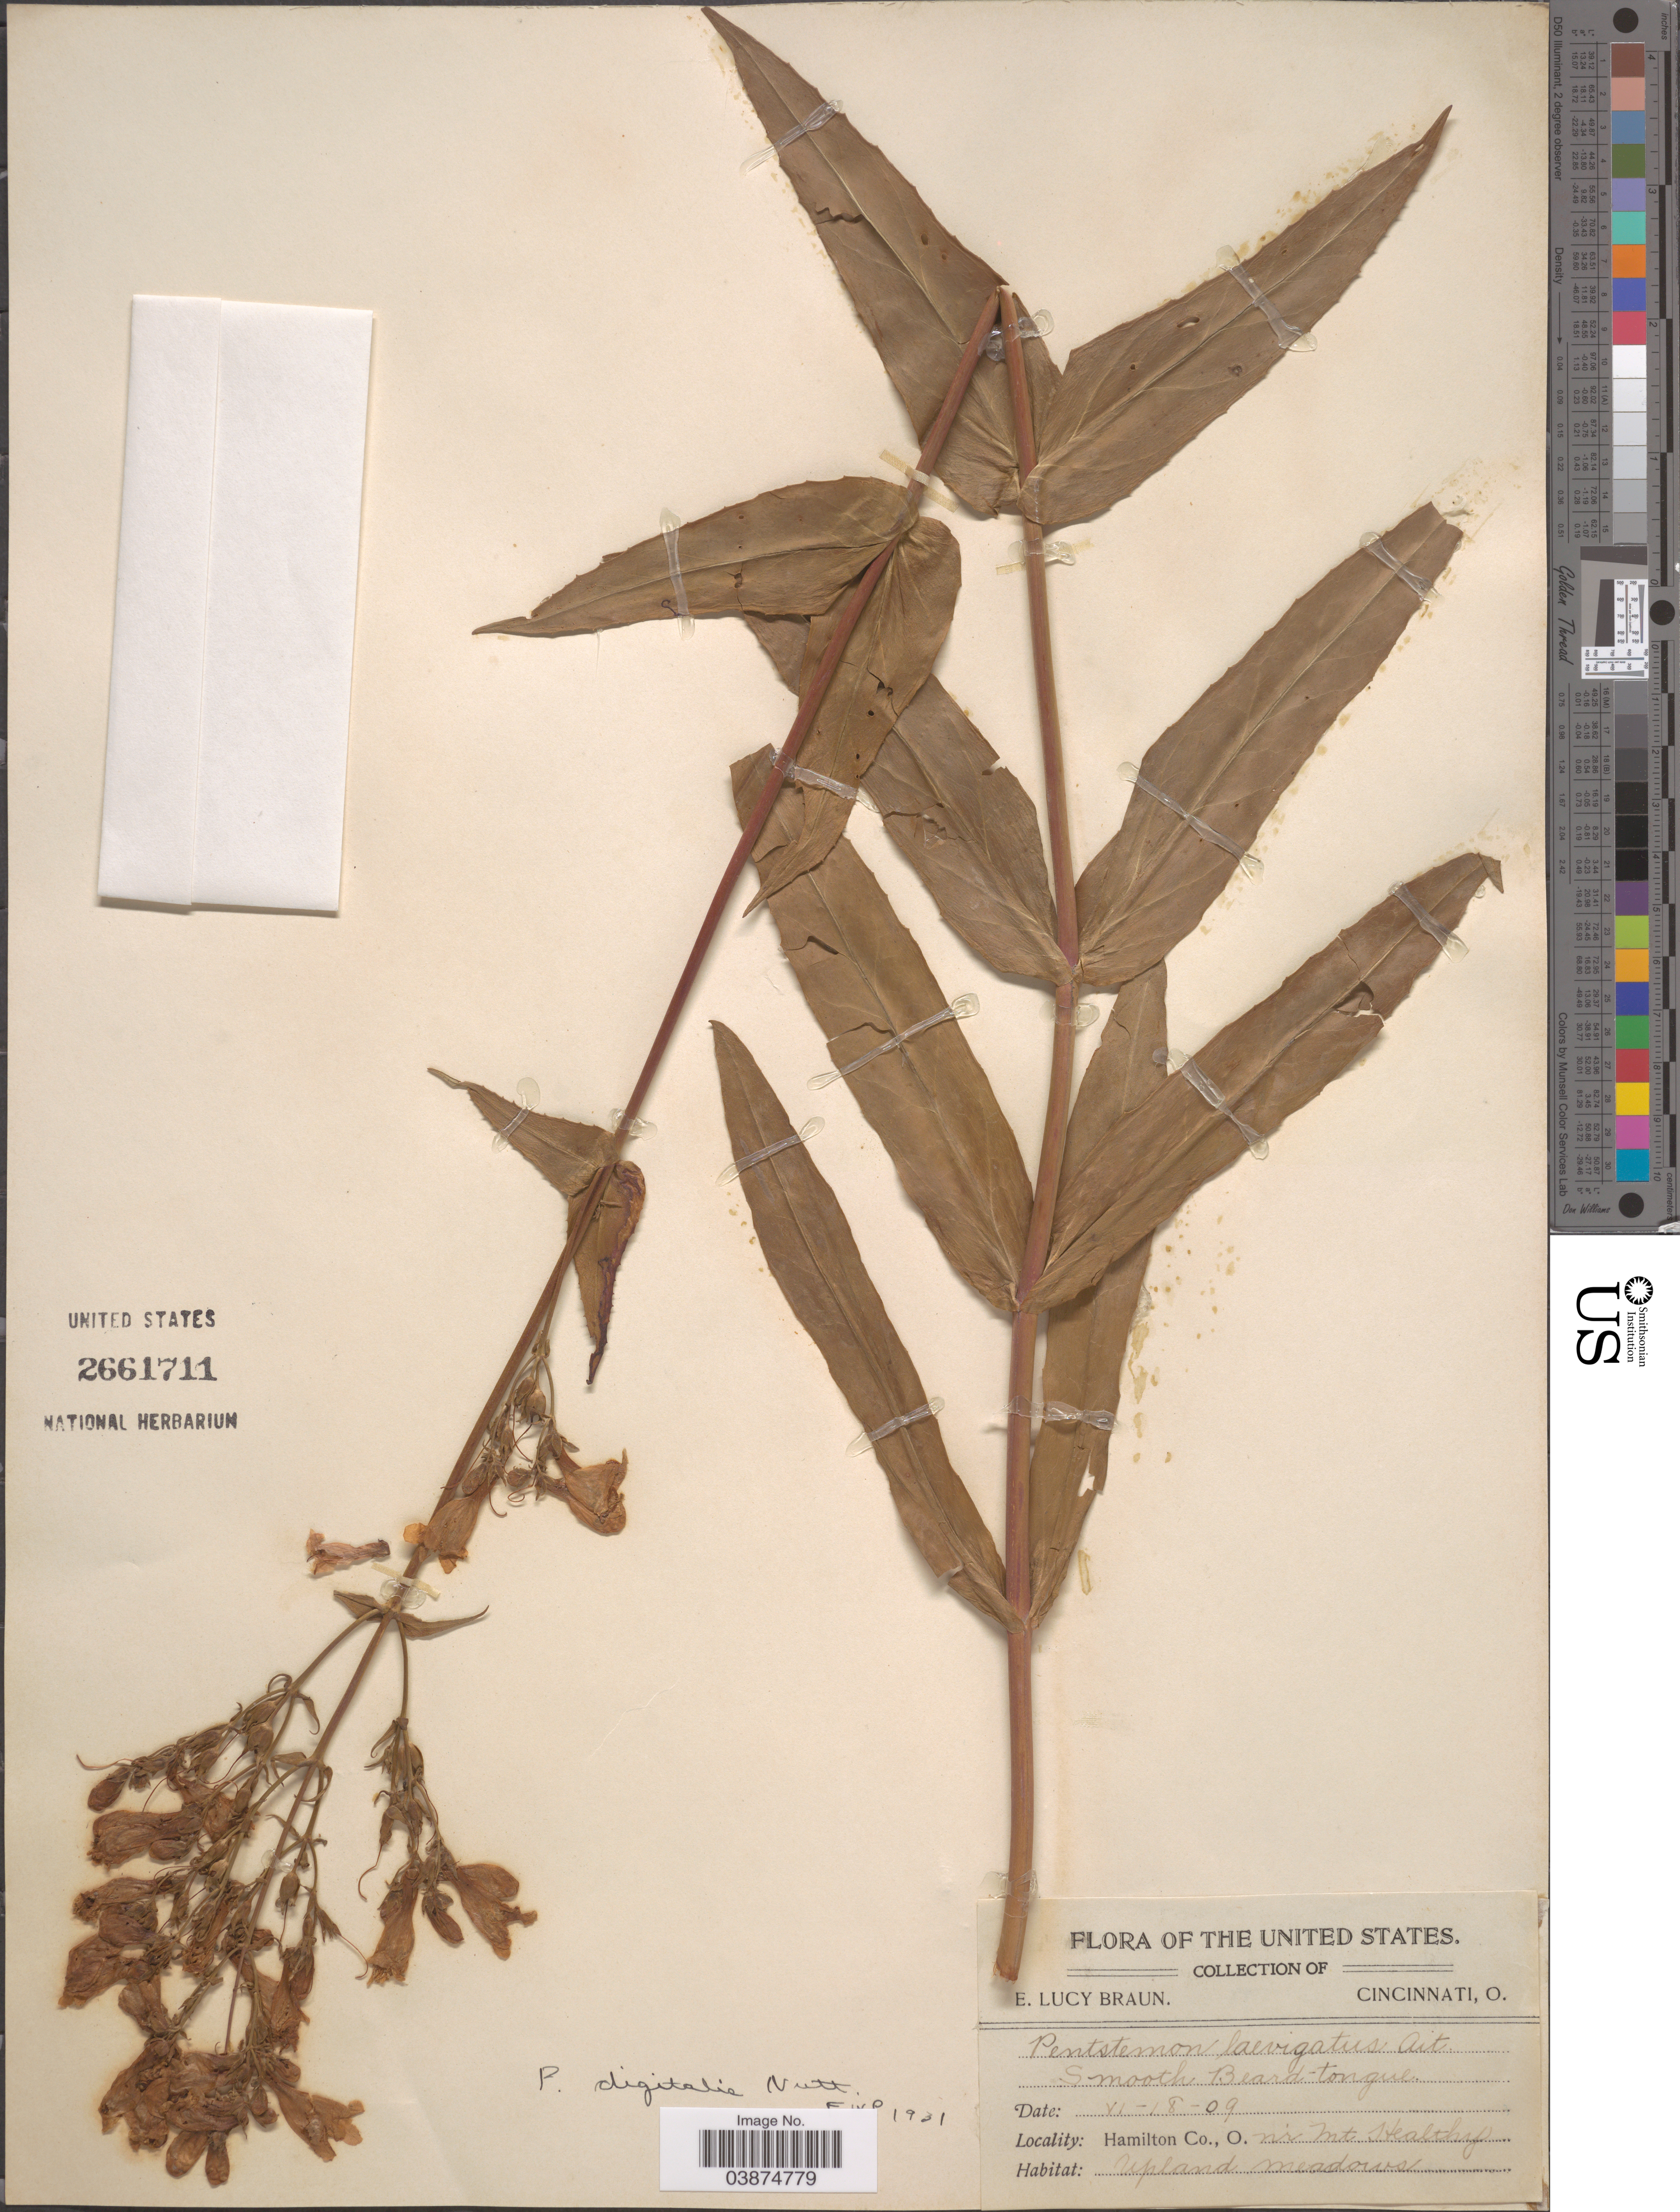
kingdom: Plantae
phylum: Tracheophyta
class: Magnoliopsida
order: Lamiales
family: Plantaginaceae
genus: Penstemon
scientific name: Penstemon digitalis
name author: Nutt. ex Sims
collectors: E. L. Braun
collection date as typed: Transcribed d/m/y: 18/6/9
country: United States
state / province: Ohio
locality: Smooth Beard-tongue. Hamilton Co., nr Mt. Healthy.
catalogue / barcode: US 2661711